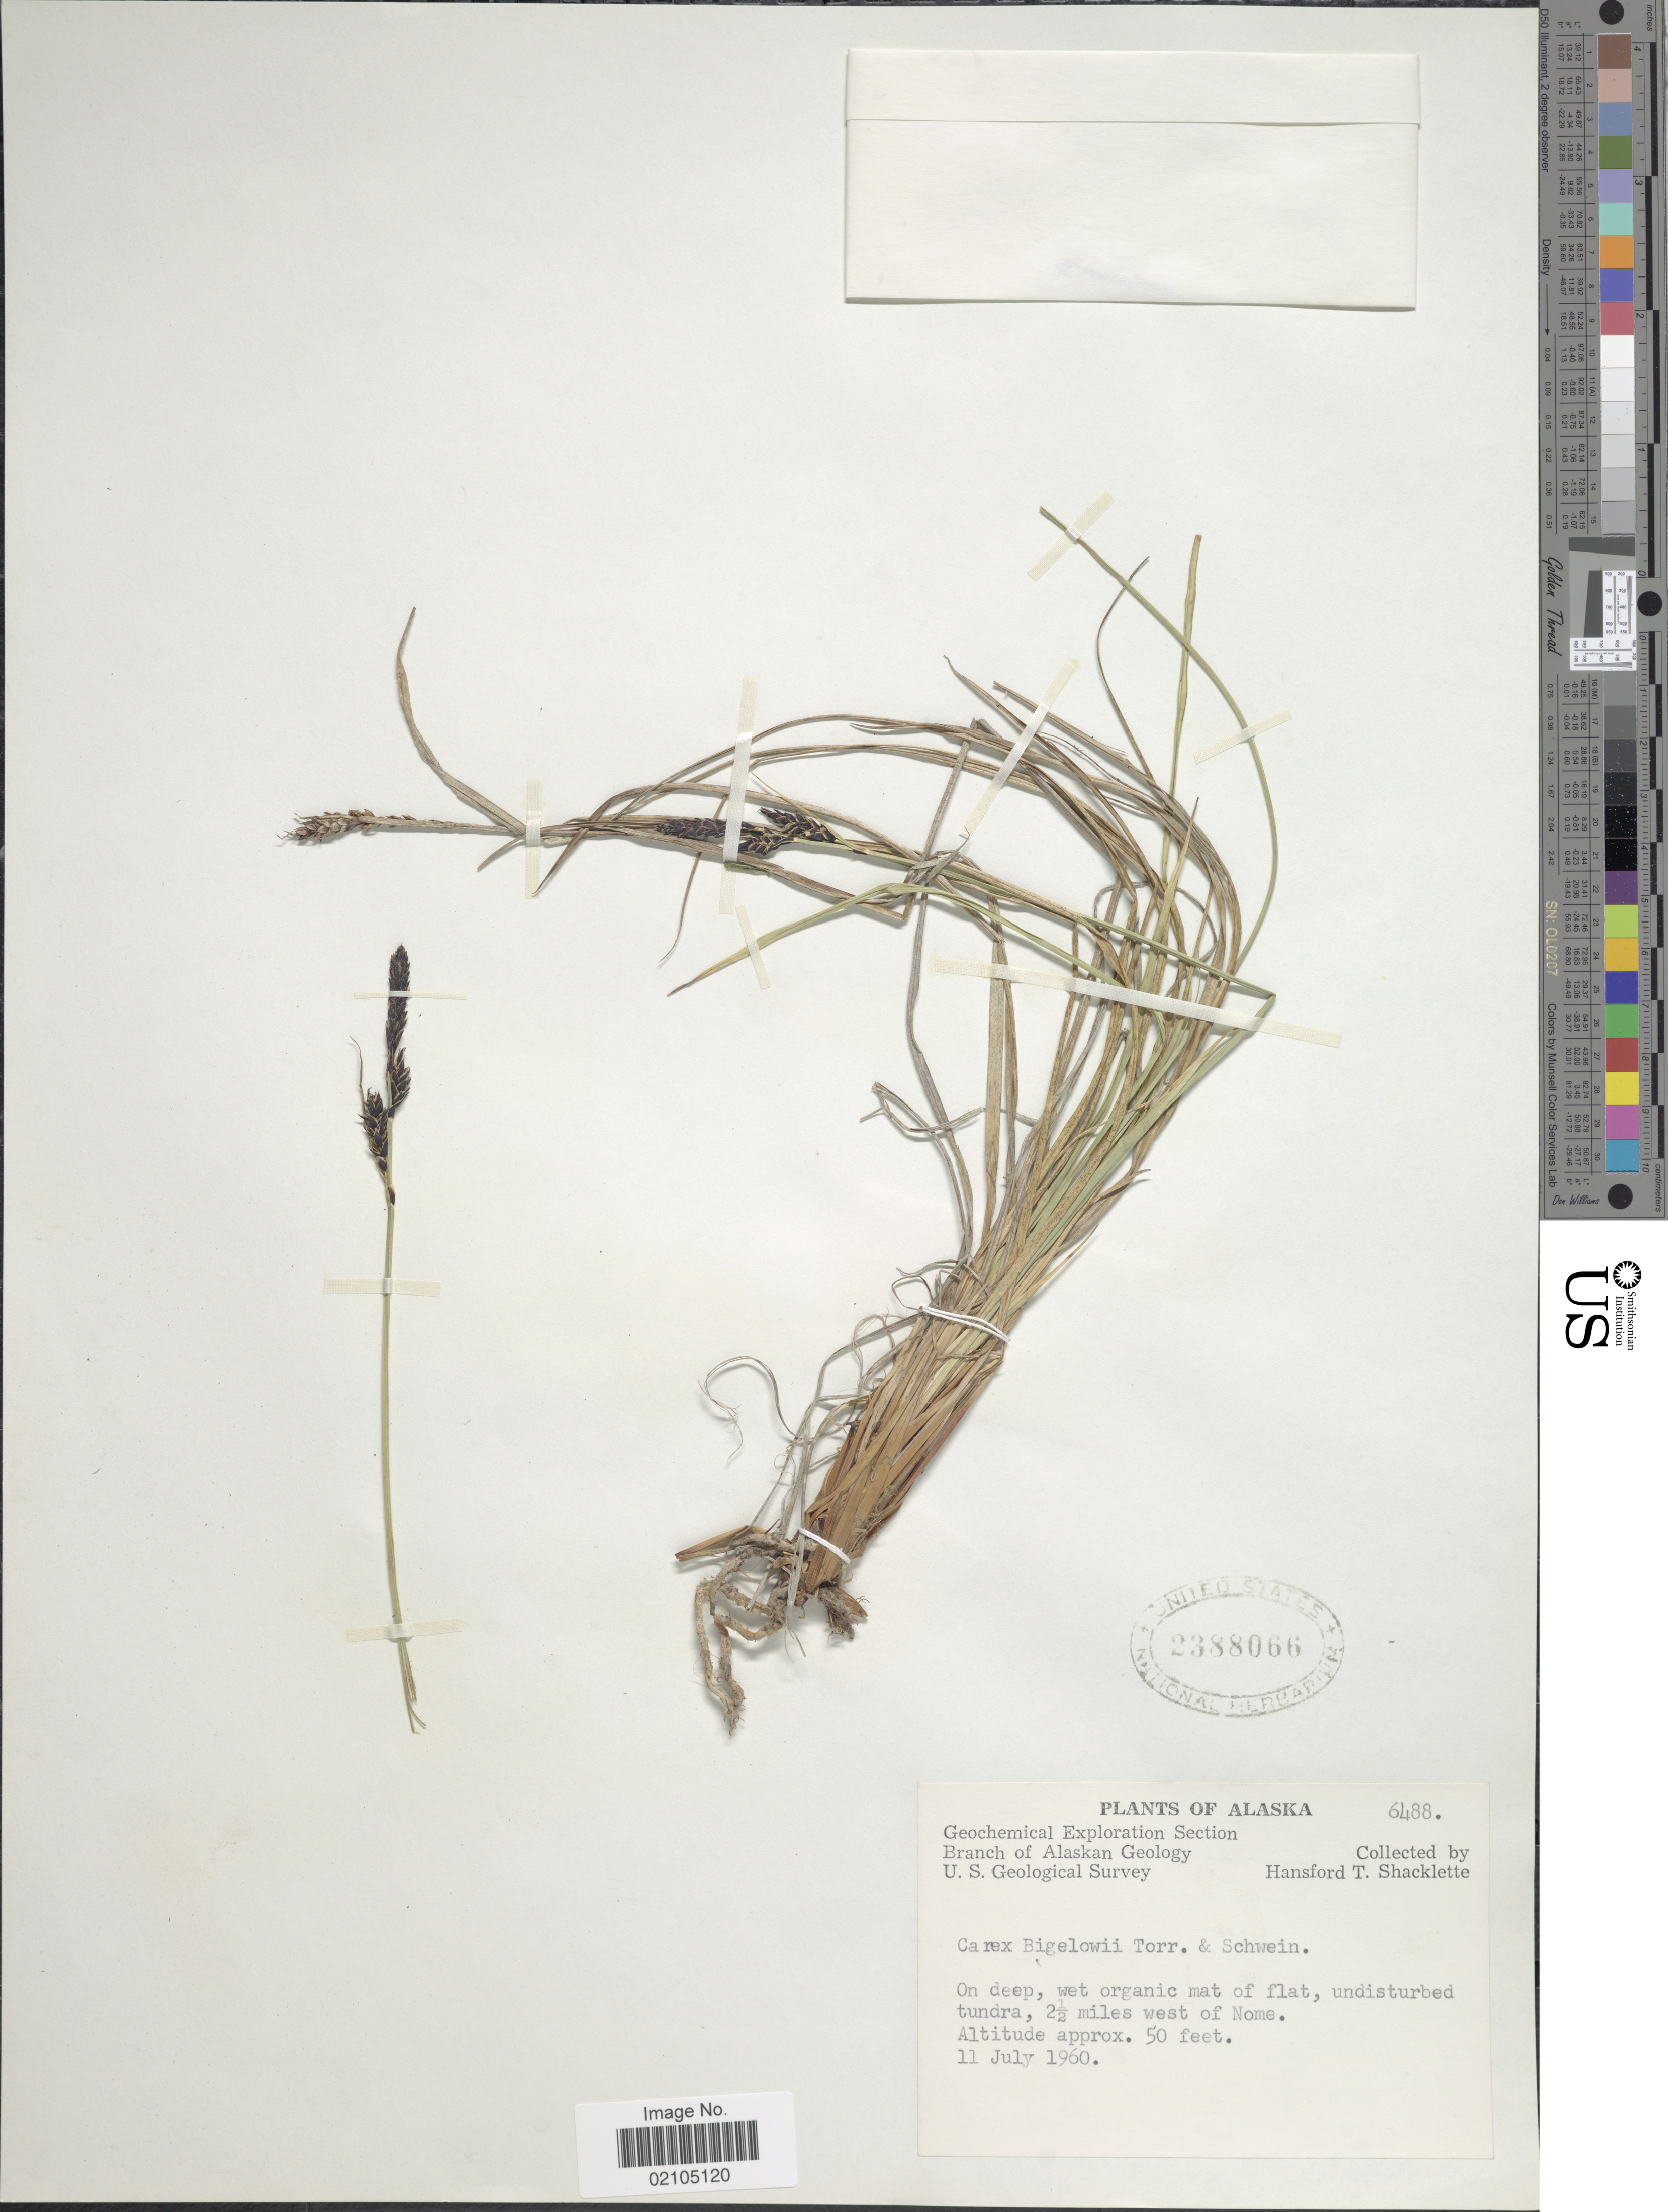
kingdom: Plantae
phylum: Tracheophyta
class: Liliopsida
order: Poales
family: Cyperaceae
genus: Carex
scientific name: Carex bigelowii subsp. lugens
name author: (Holm) T.V. Egorova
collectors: H. Shacklette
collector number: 6488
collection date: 1960-07-11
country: United States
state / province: Alaska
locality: On deep, wet organic mat of flat, undisturbed tundra, 2 1/2 miles west of Nome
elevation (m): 15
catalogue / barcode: US 2388066